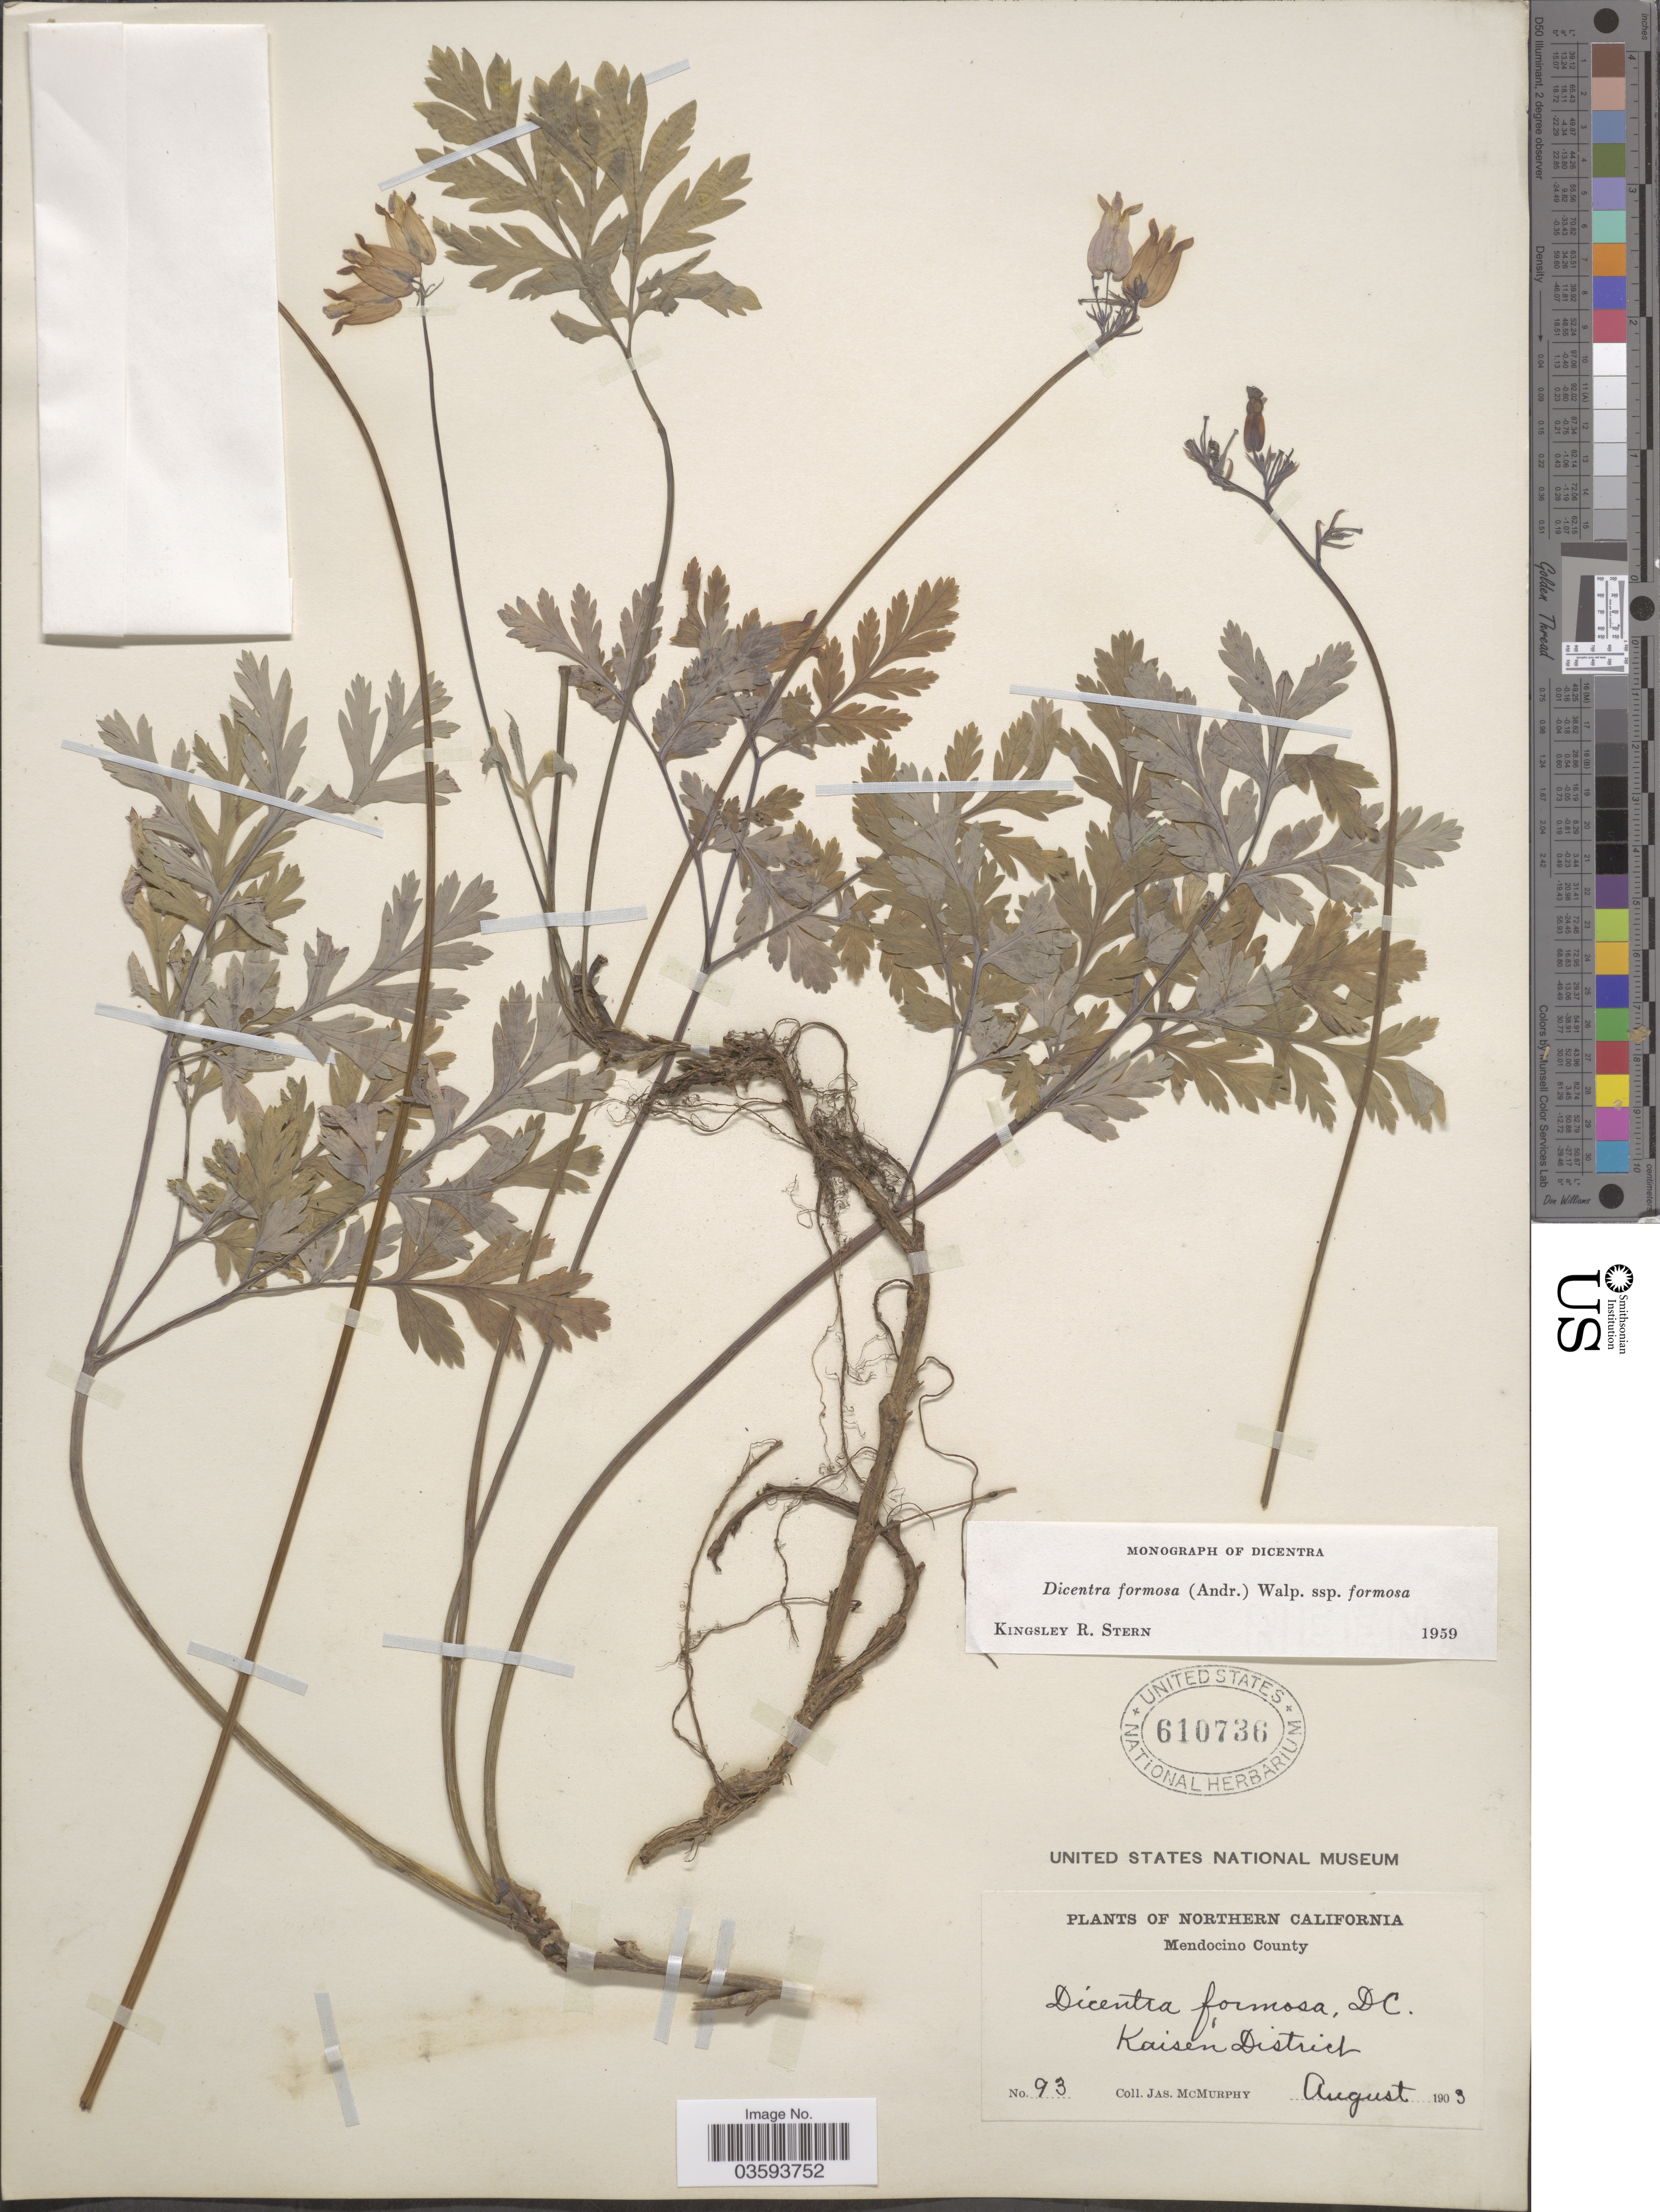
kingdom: Plantae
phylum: Tracheophyta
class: Magnoliopsida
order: Ranunculales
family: Papaveraceae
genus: Dicentra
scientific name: Dicentra formosa subsp. formosa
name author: (Haw.) Walp.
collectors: J. McMurphy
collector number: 93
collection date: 1903-08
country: United States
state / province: California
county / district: Mendocino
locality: Northern California. Mendocino County. Kaisen District.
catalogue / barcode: US 610736